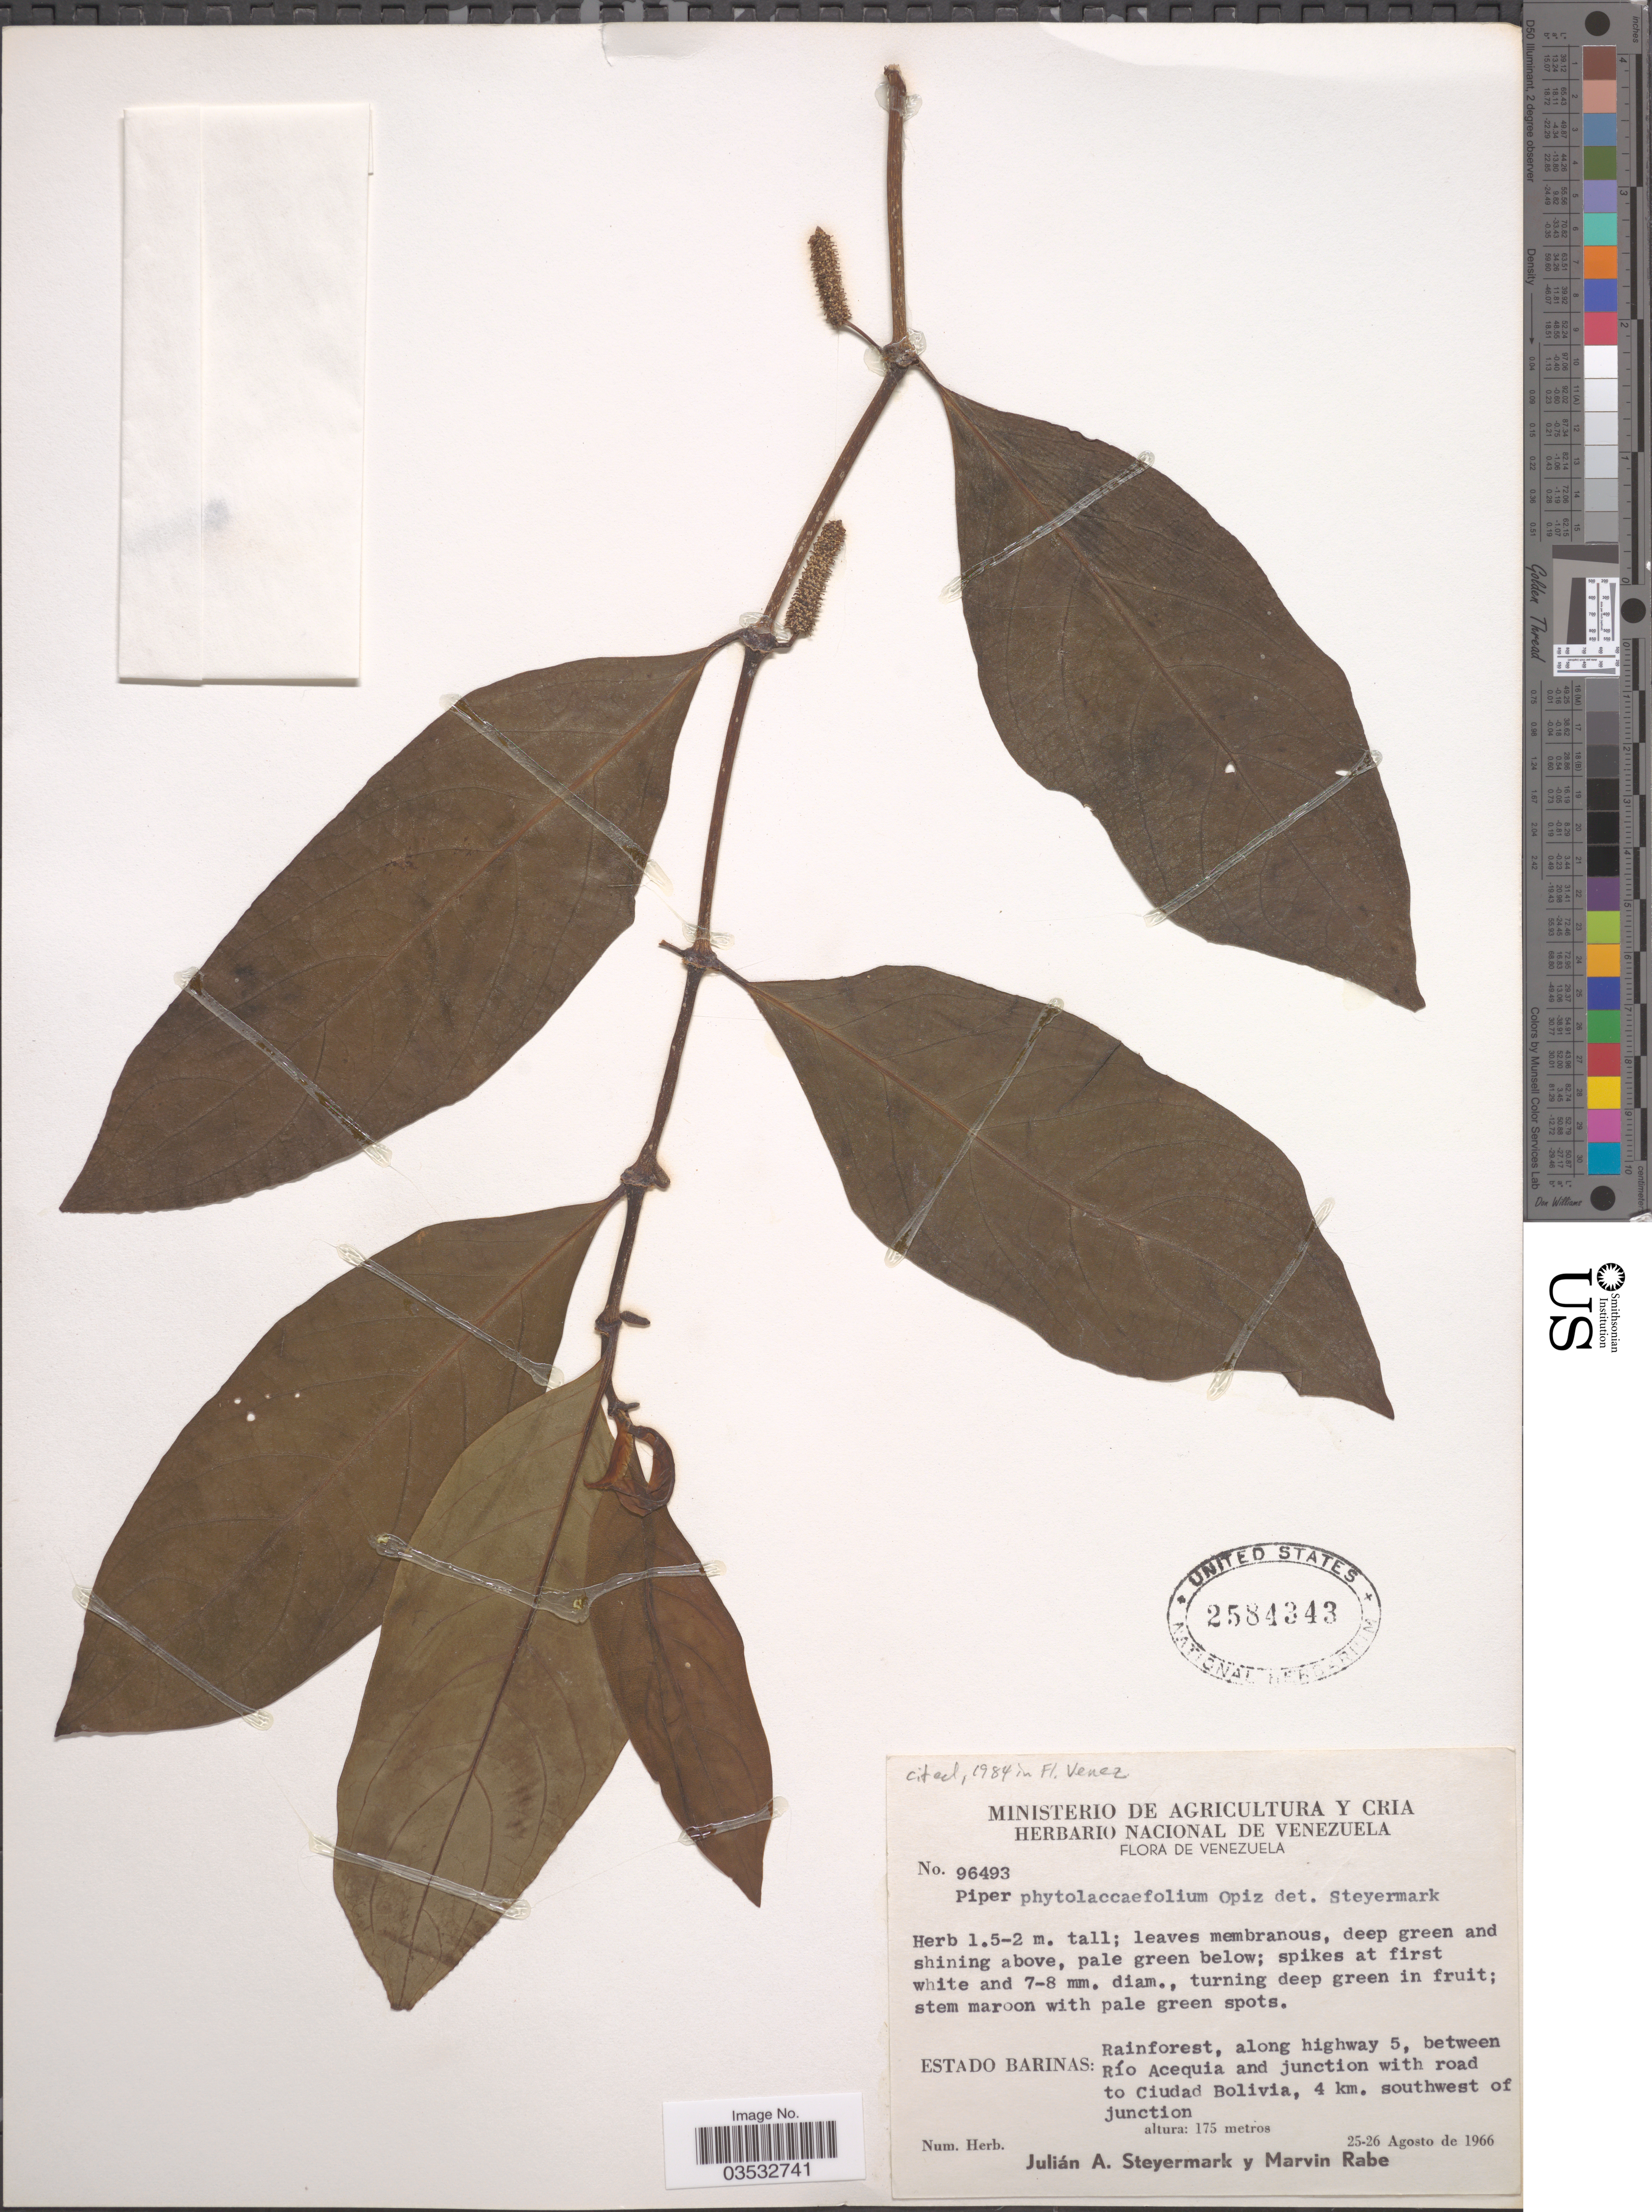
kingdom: Plantae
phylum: Tracheophyta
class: Magnoliopsida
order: Piperales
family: Piperaceae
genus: Piper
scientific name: Piper phytolaccifolium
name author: Opiz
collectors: J. Steyermark & M. Rabe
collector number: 96493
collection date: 1966-08-25/1966-08-26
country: Venezuela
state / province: Barinas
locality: Rainforest, along highway 5, between Río Acequia and junction with road to Ciudad Bolivia, 4 km. southwest of junction.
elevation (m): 175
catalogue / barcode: US 2584343